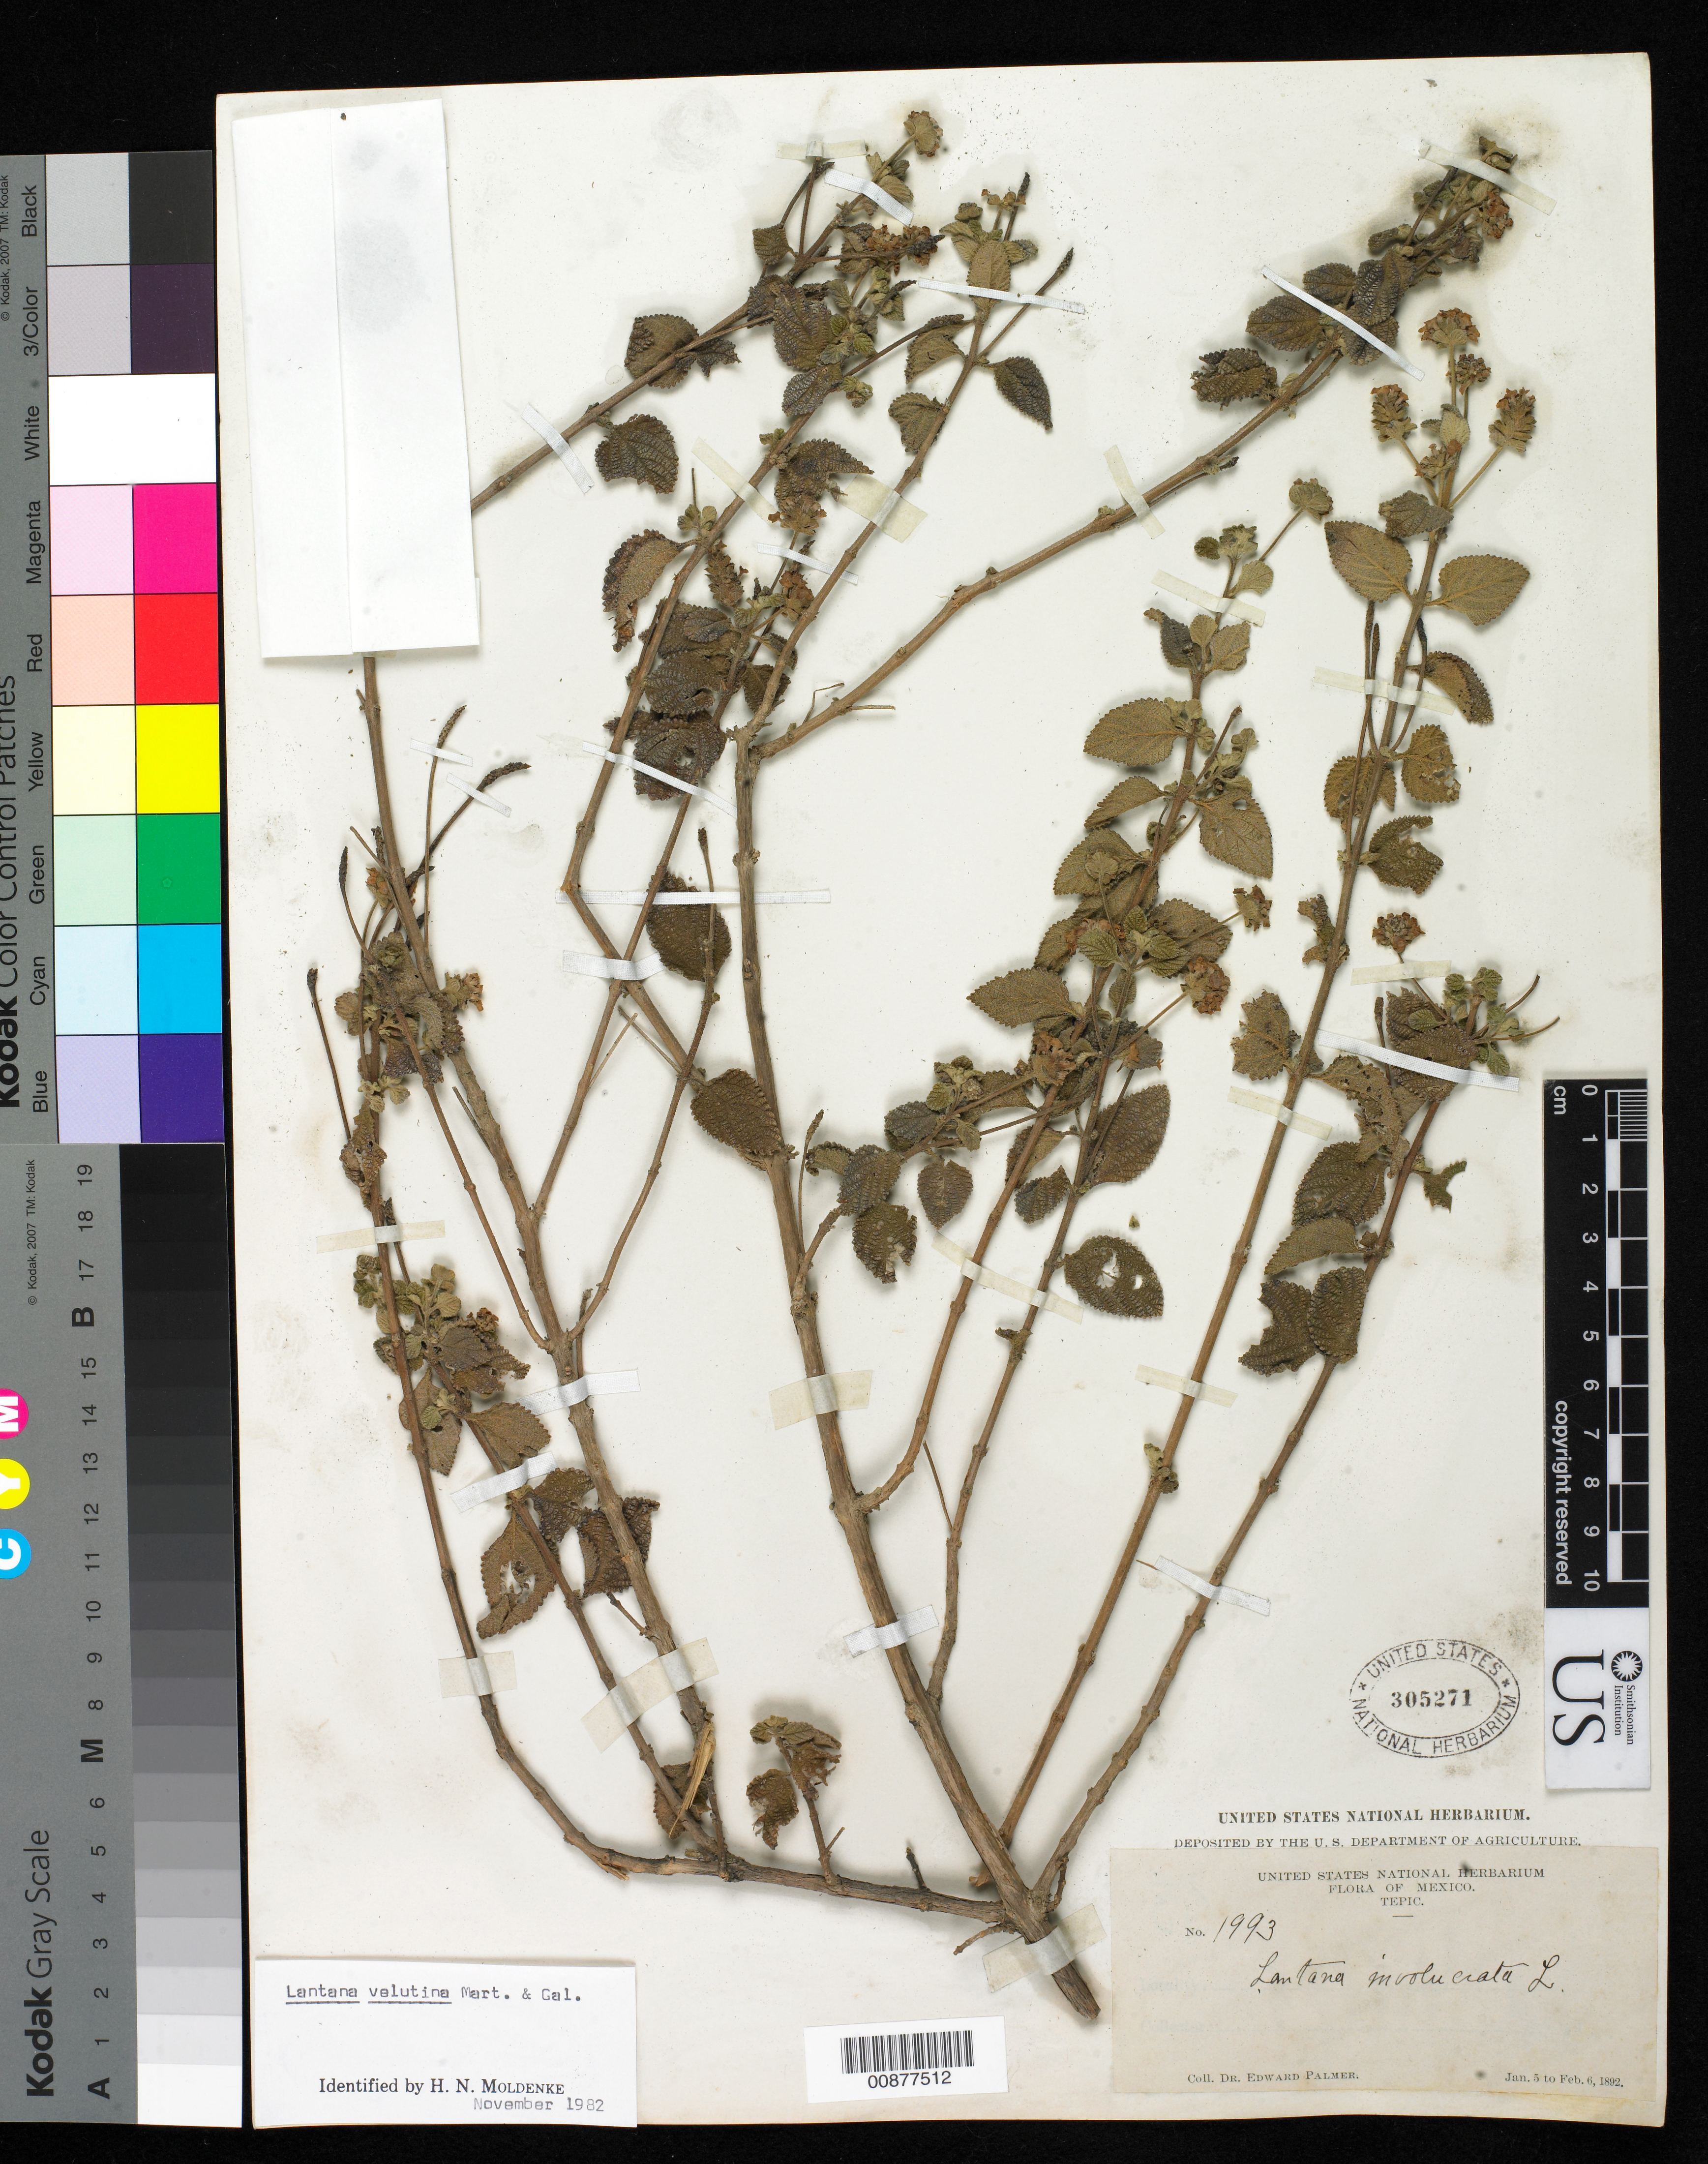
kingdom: Plantae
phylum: Tracheophyta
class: Magnoliopsida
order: Lamiales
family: Verbenaceae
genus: Lantana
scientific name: Lantana velutina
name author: M. Martens & Galeotti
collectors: E. Palmer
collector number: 1993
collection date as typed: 05 Jan 1892 to 06 Feb 1892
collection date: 1892-01-05/1892-02-06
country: Mexico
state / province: Nayarit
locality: Tepic, Nayarit.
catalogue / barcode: US 305271